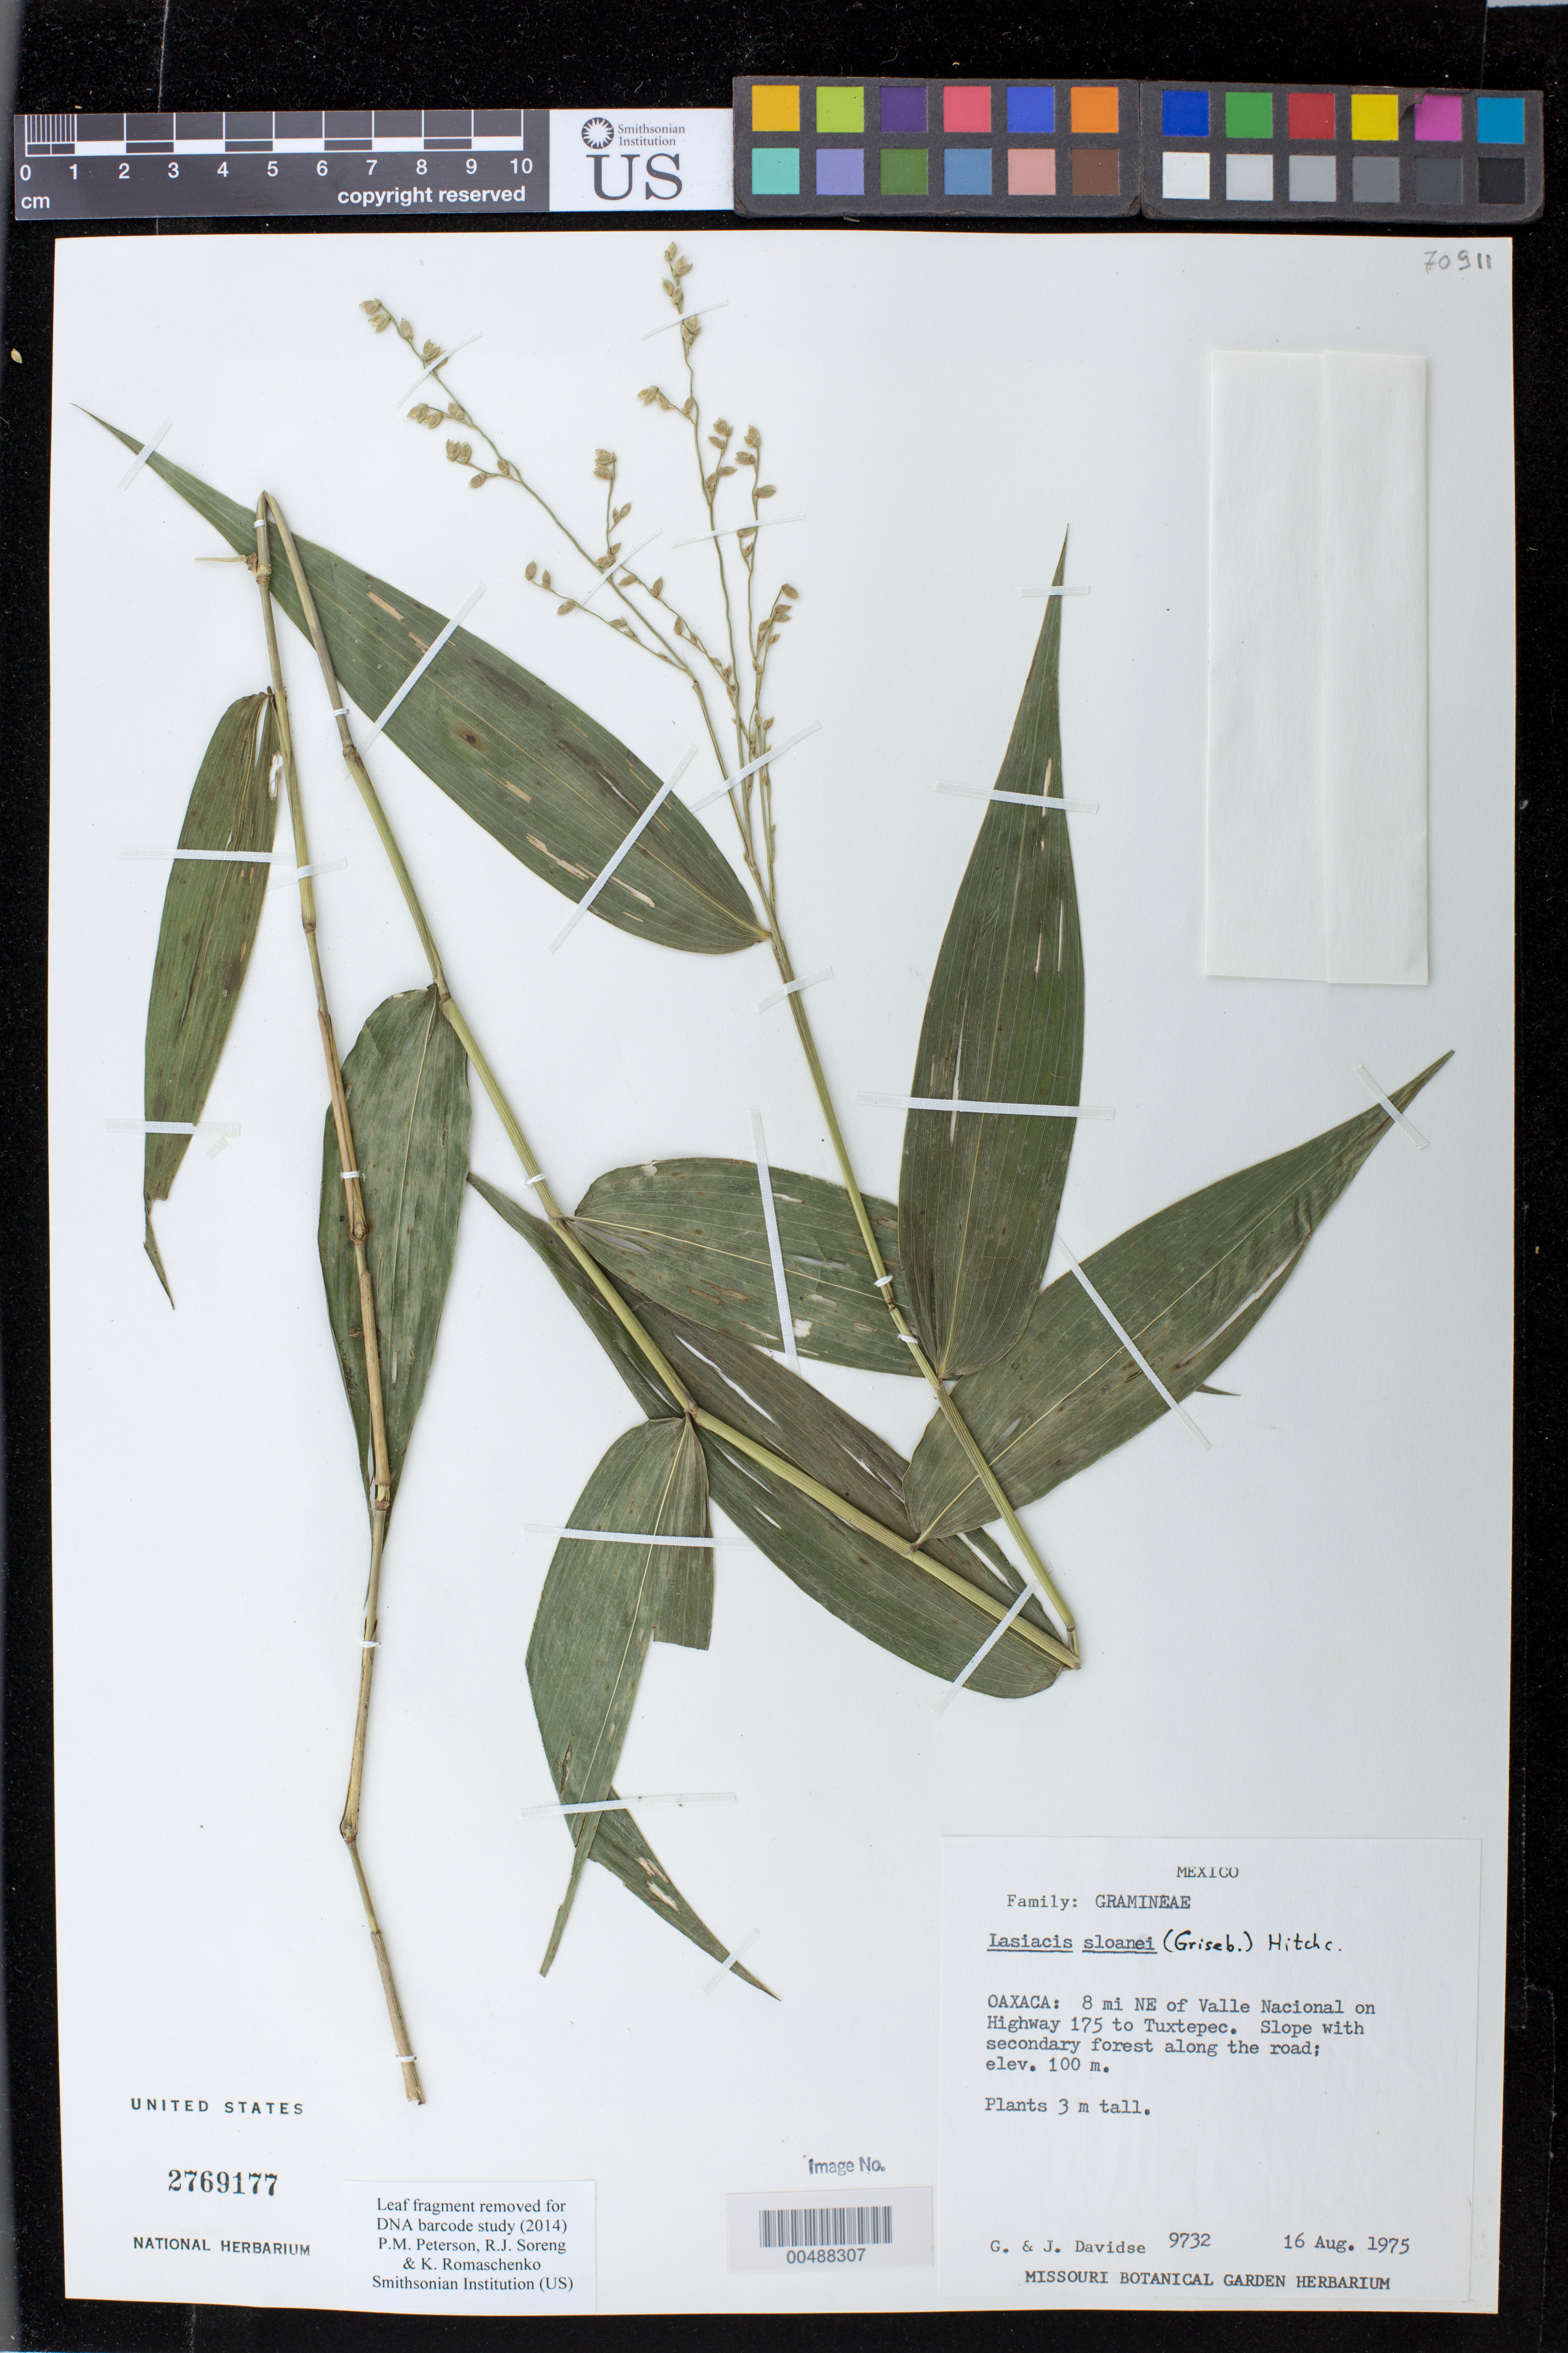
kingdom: Plantae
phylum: Tracheophyta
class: Liliopsida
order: Poales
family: Poaceae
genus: Lasiacis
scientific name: Lasiacis sloanei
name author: (Griseb.) Hitchc.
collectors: G. Davidse & J. Davidse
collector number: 9732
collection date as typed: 16 Aug 1975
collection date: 1975-08-16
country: Mexico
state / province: Oaxaca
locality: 8 mi NE of Valle Nacional on Hwy 175 to Tuxtepec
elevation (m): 100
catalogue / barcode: US 2769177